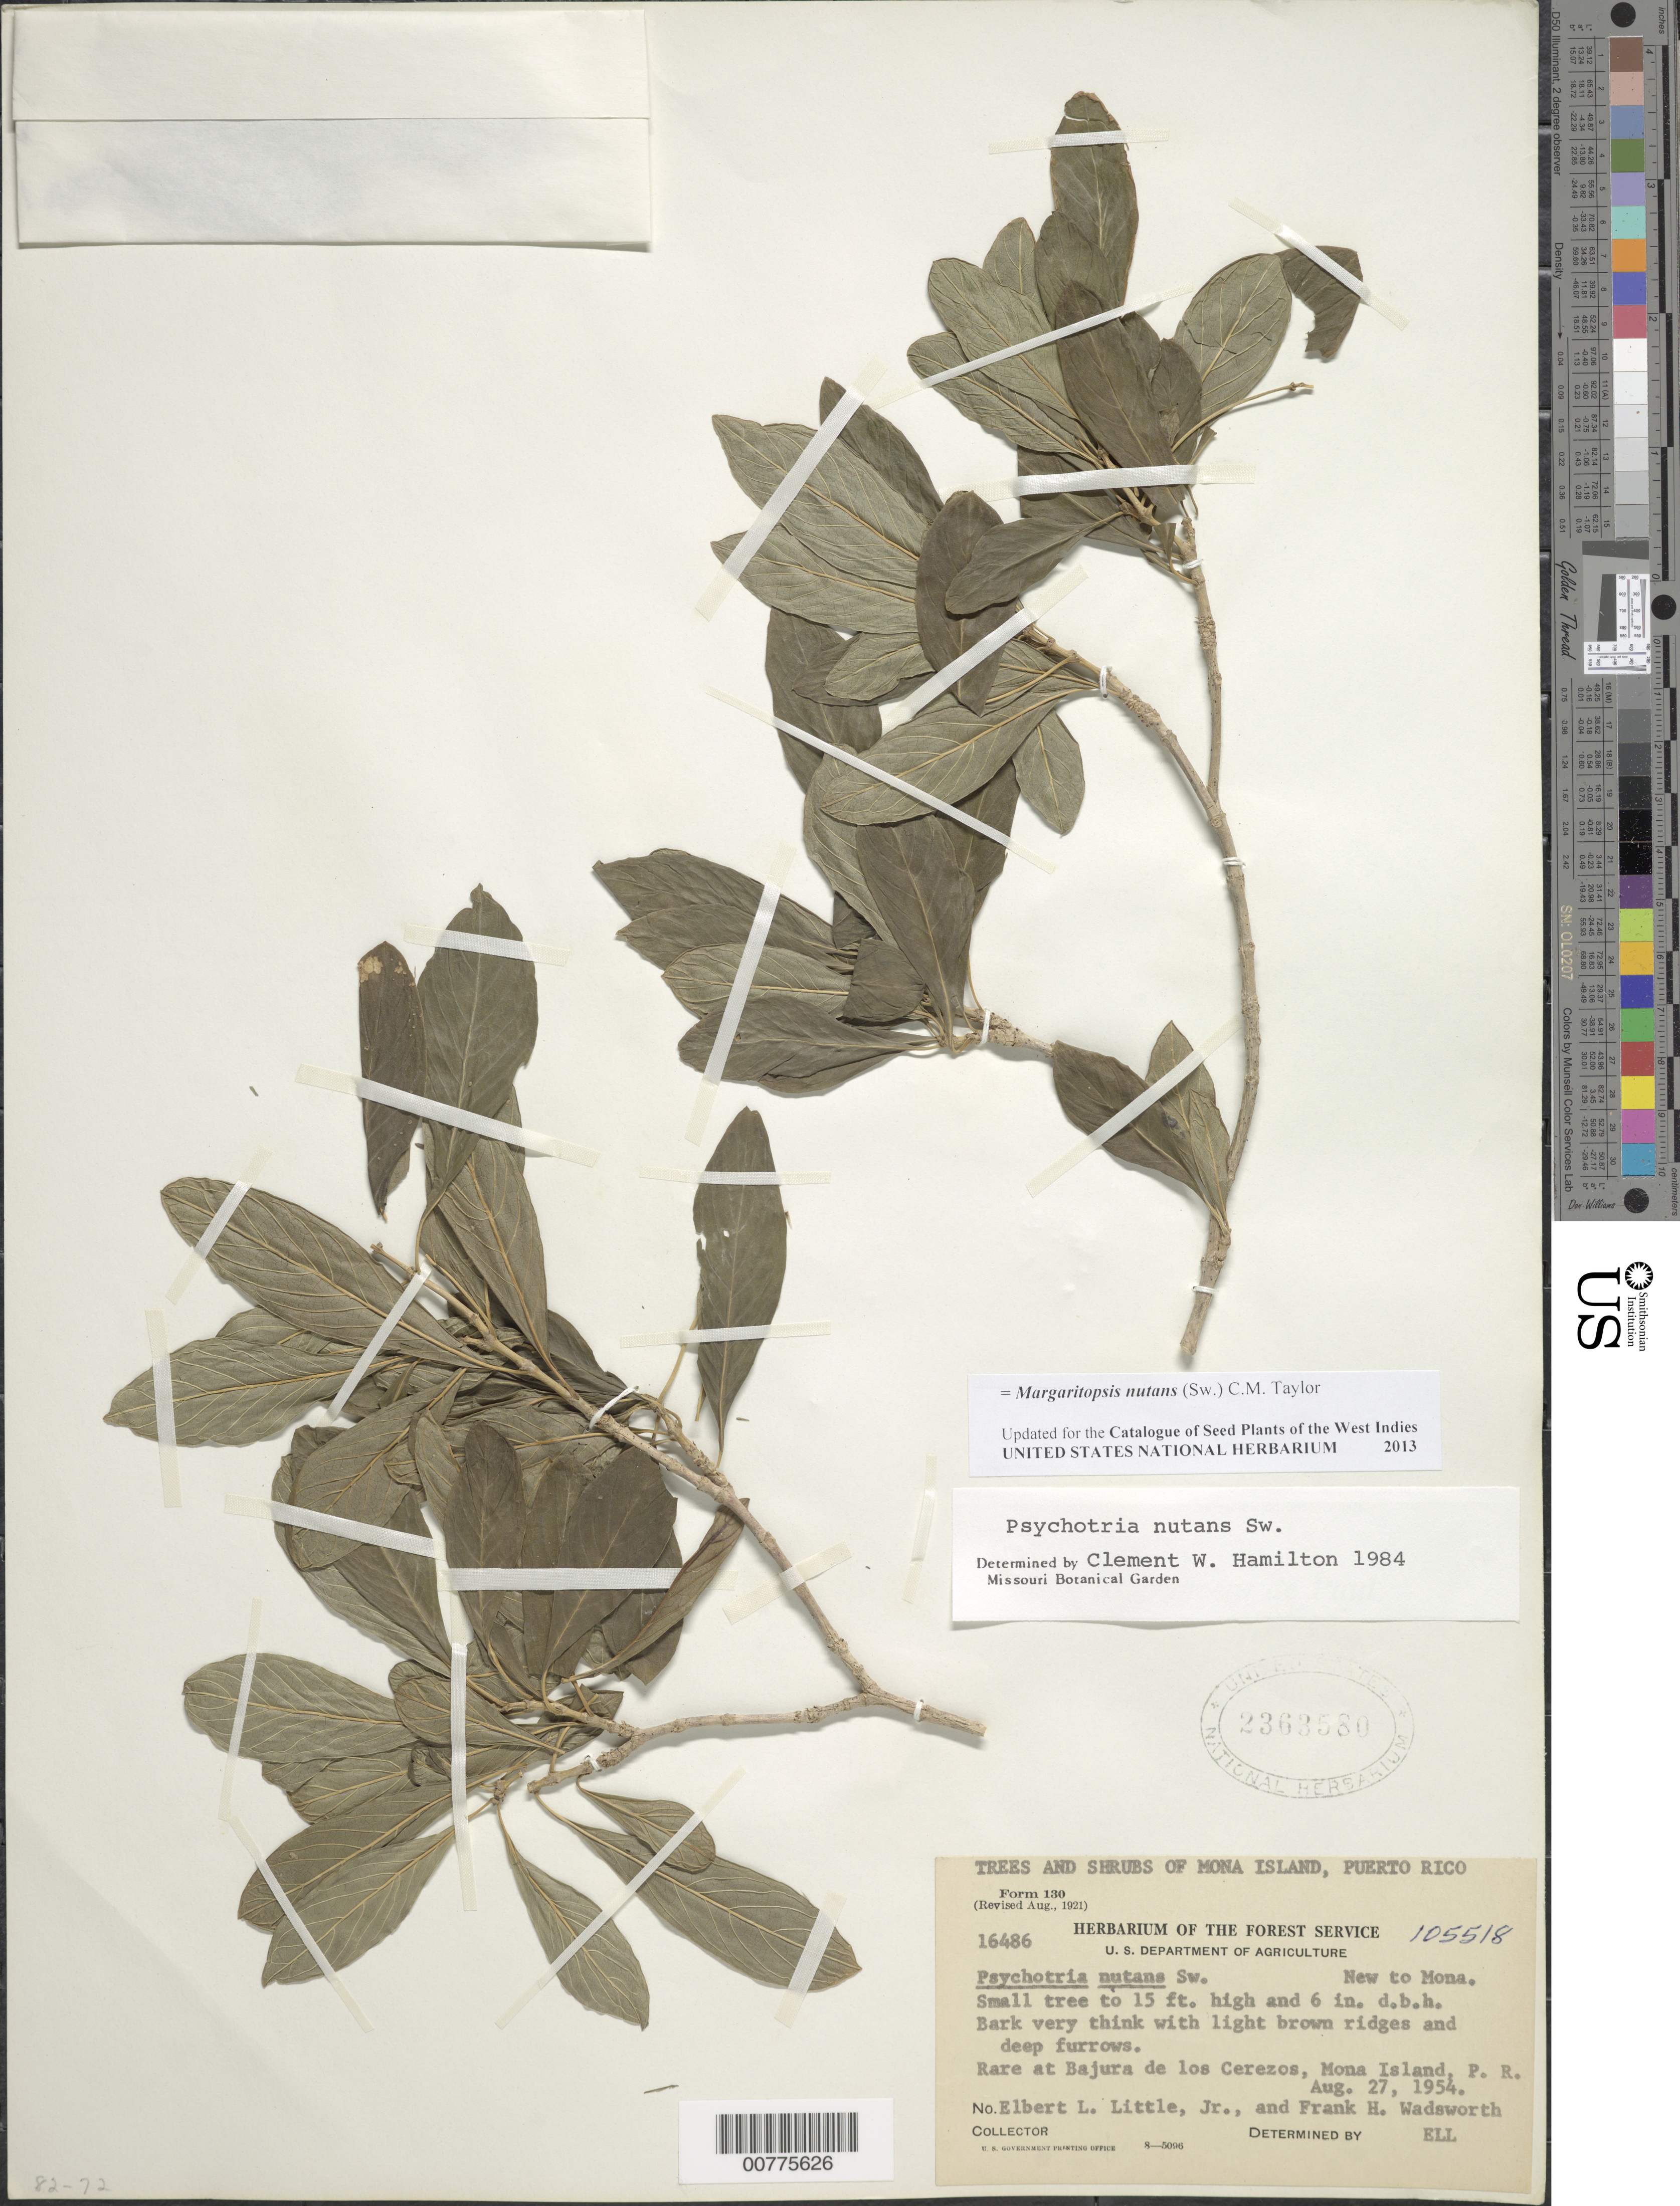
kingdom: Plantae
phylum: Tracheophyta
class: Magnoliopsida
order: Gentianales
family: Rubiaceae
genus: Margaritopsis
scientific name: Margaritopsis nutans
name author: (Sw.) C.M. Taylor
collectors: E. L. Little & F. Wadsworth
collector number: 16486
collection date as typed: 27 Aug 1954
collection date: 1954-08-27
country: Puerto Rico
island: Mona I.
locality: Rare at Bajura de los Cerezos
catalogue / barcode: US 2363580